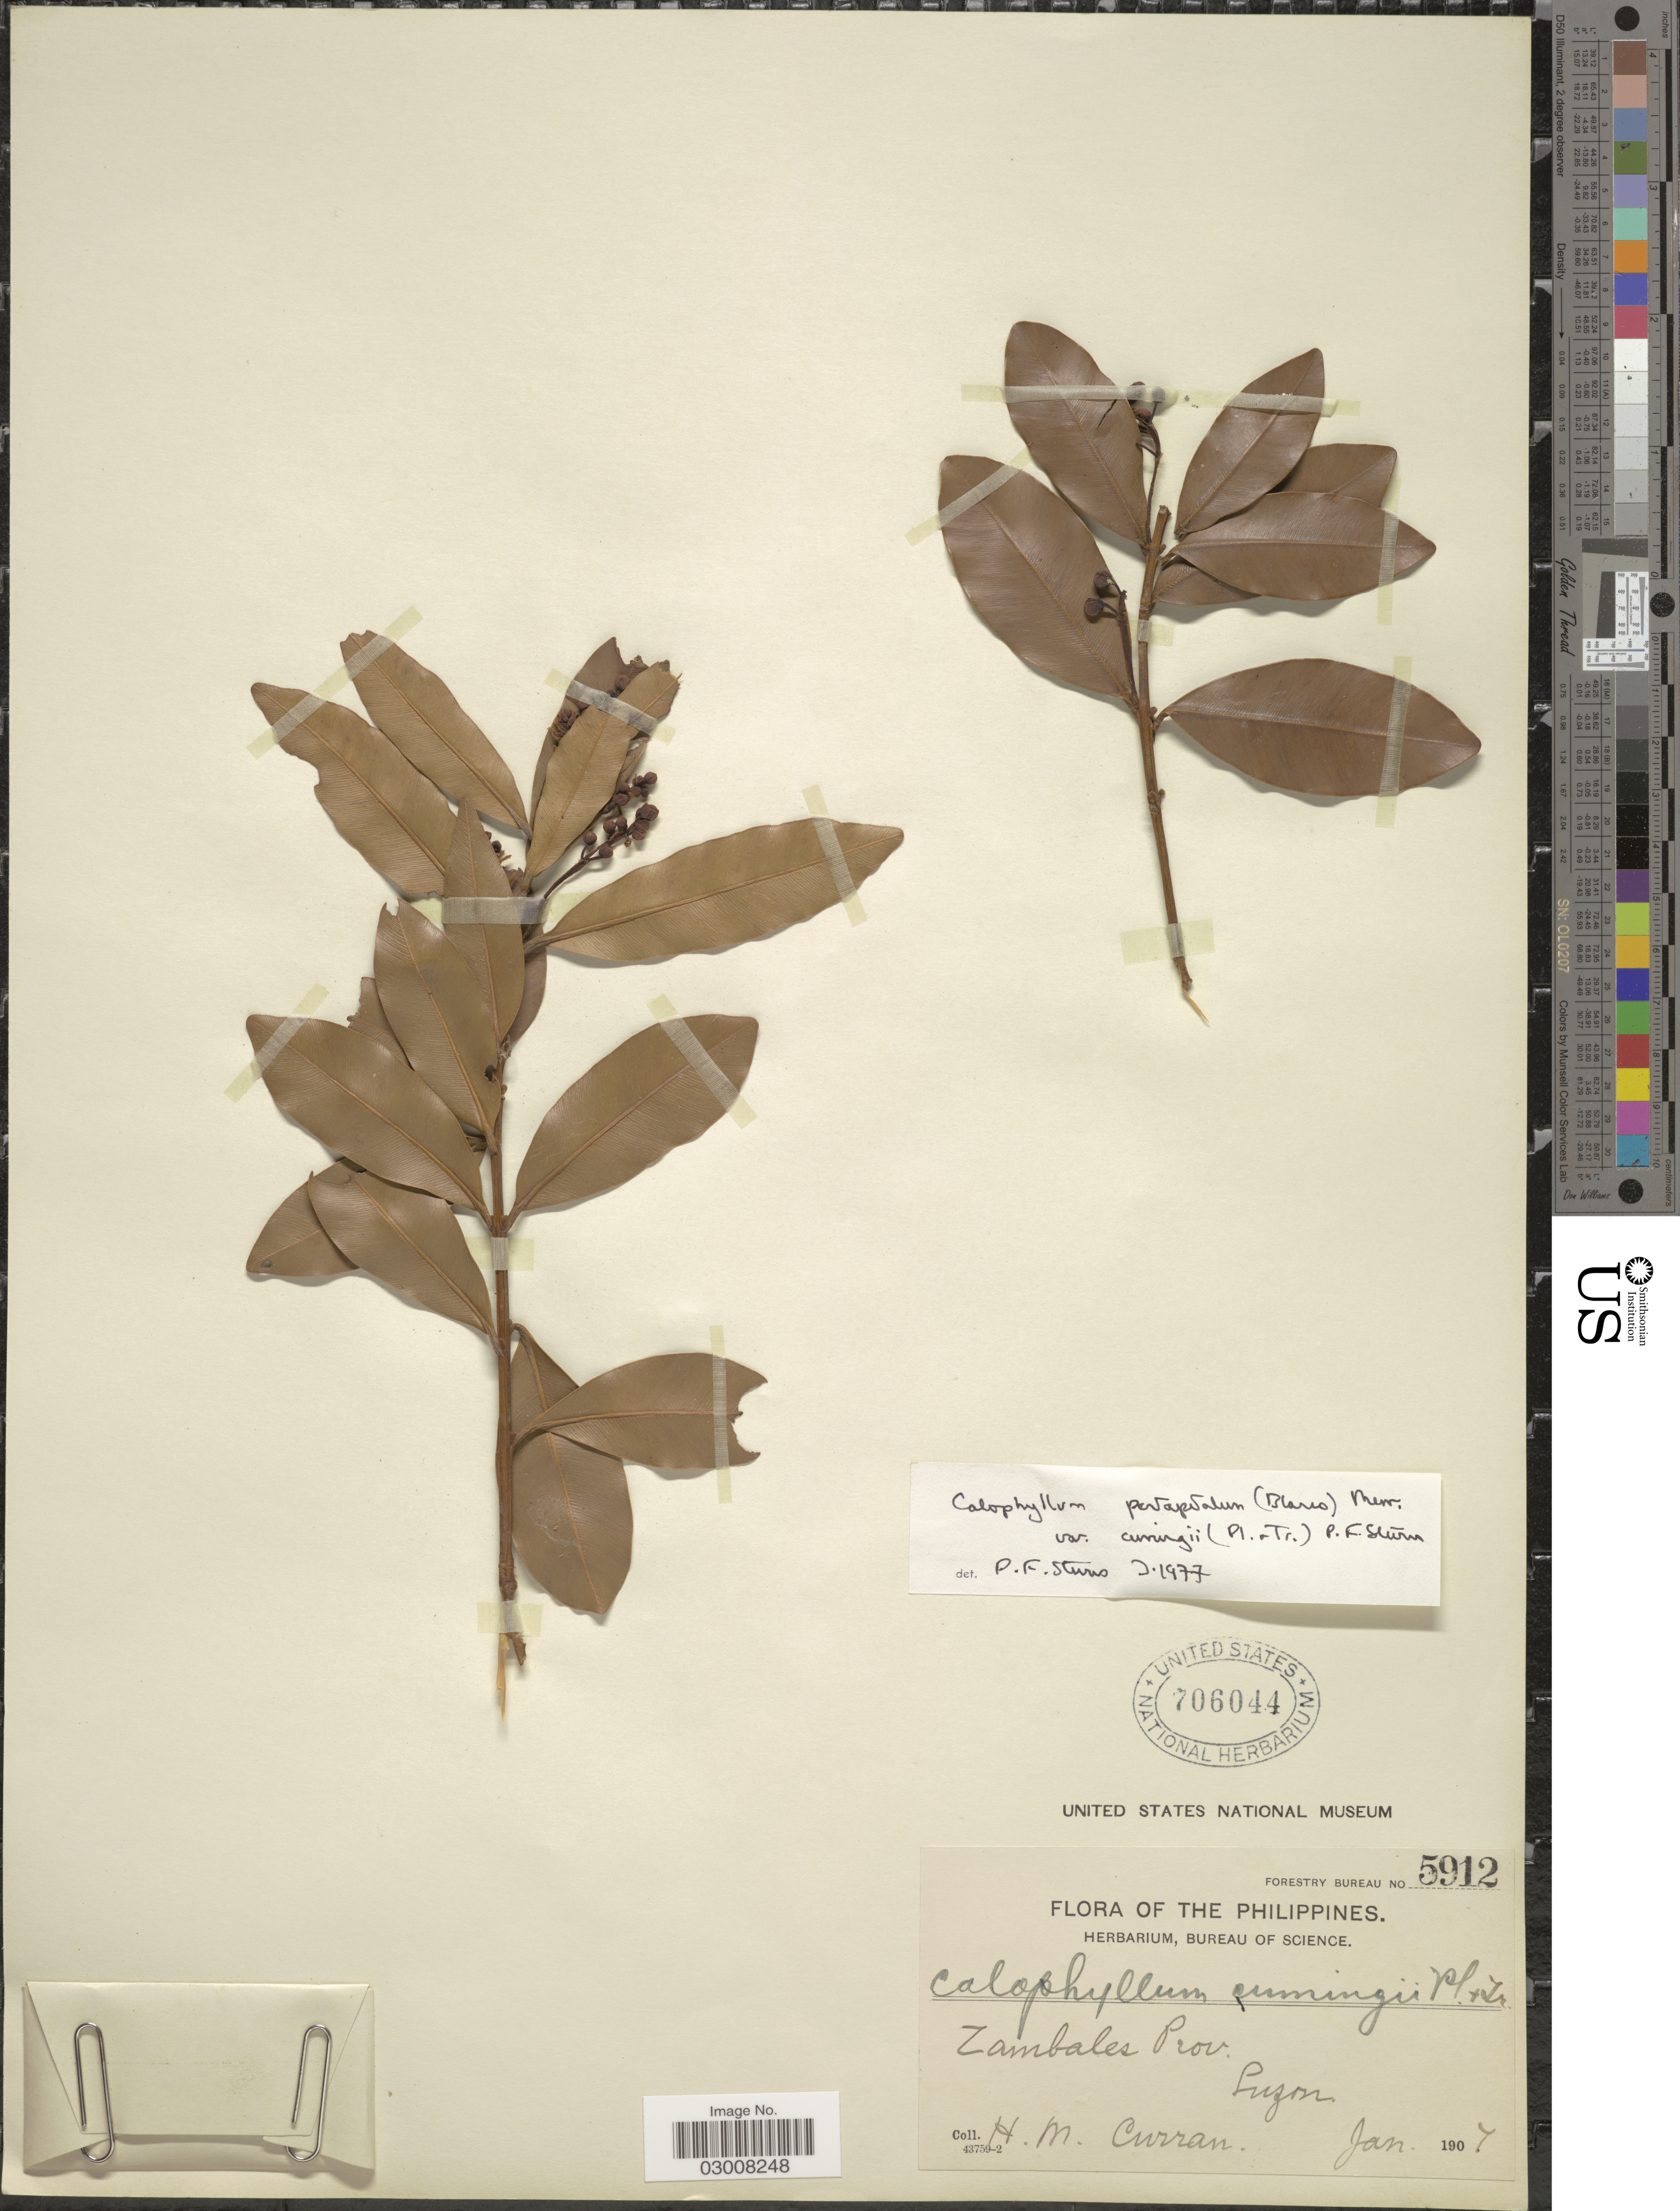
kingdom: Plantae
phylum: Tracheophyta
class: Magnoliopsida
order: Malpighiales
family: Calophyllaceae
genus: Calophyllum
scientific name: Calophyllum pentapetalum var. cumingii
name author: P.F. Stevens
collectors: H. M. Curran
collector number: Forestry Bureau 5912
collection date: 1907-01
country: Philippines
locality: Zambales Prov. Luzon.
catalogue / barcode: US 706044